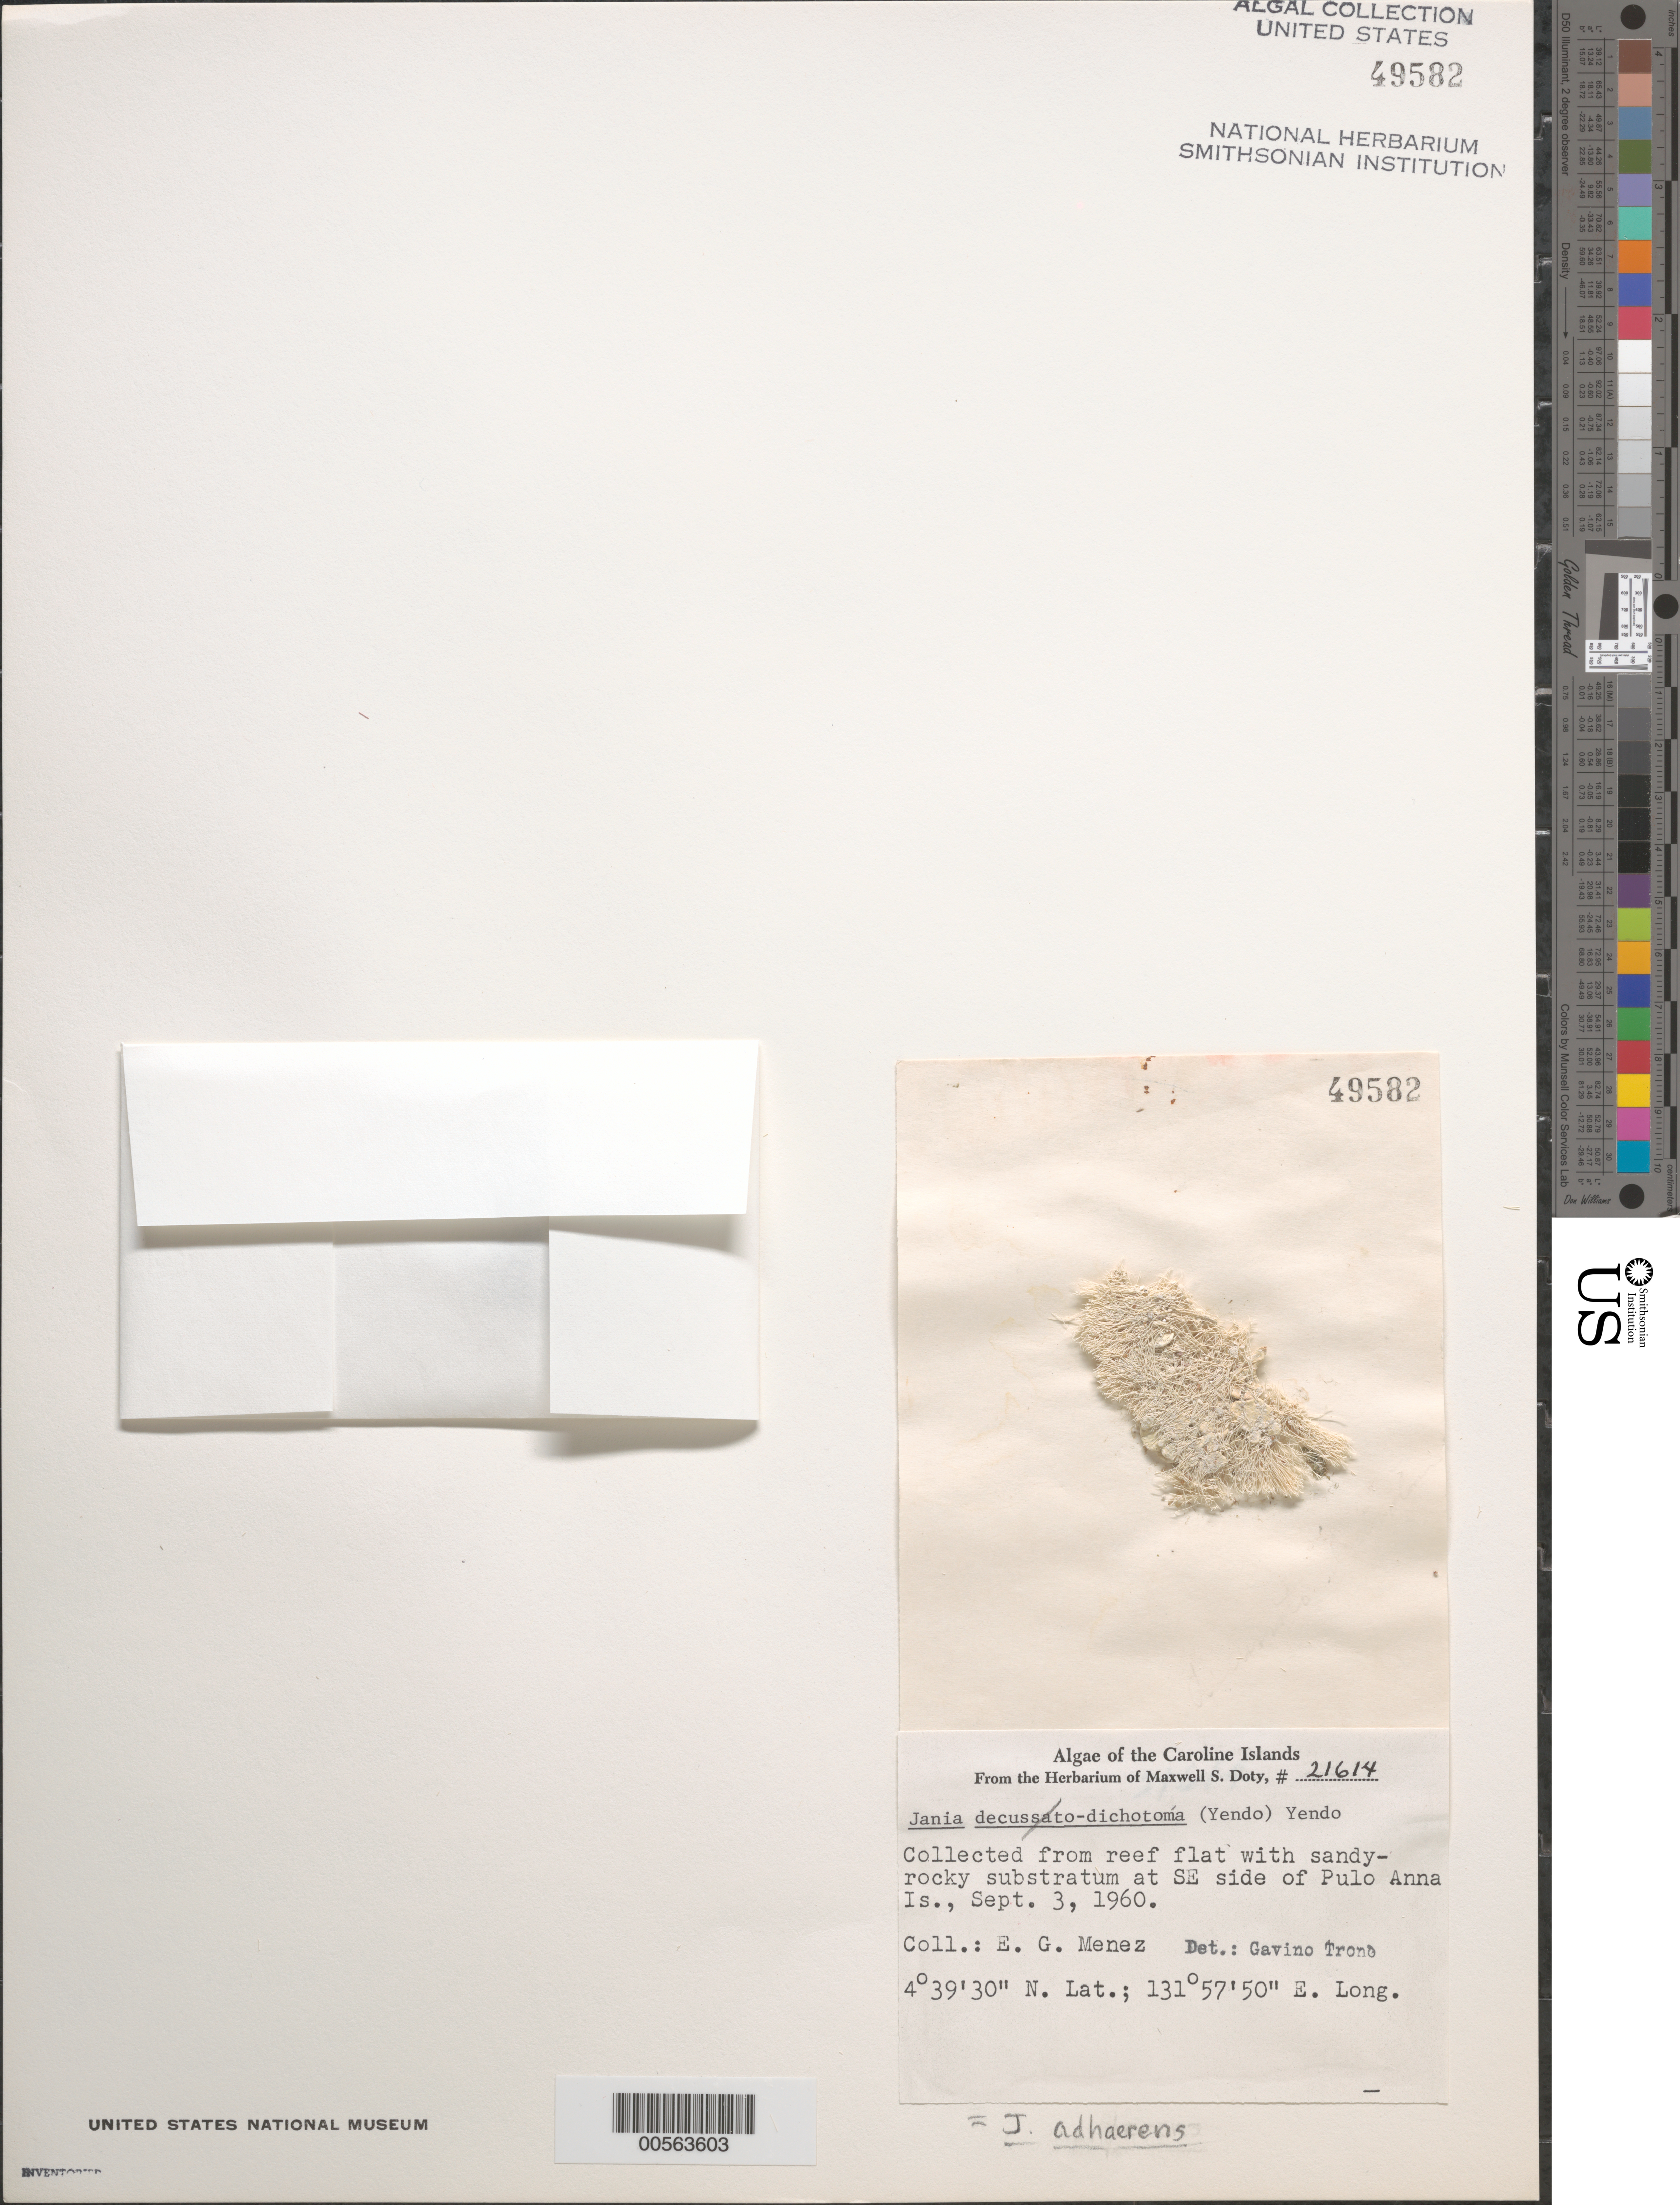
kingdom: Plantae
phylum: Rhodophyta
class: Florideophyceae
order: Corallinales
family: Corallinaceae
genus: Jania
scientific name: Jania pedunculatum var. adhaerens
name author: (J.V.Lamouroux) A.S.Harvey et al.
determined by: Algae name updating Project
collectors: Meñez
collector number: MSD 21614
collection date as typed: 03 Sep 1960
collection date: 1960-09-03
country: Palau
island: Pulo Anna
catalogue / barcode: US 49582